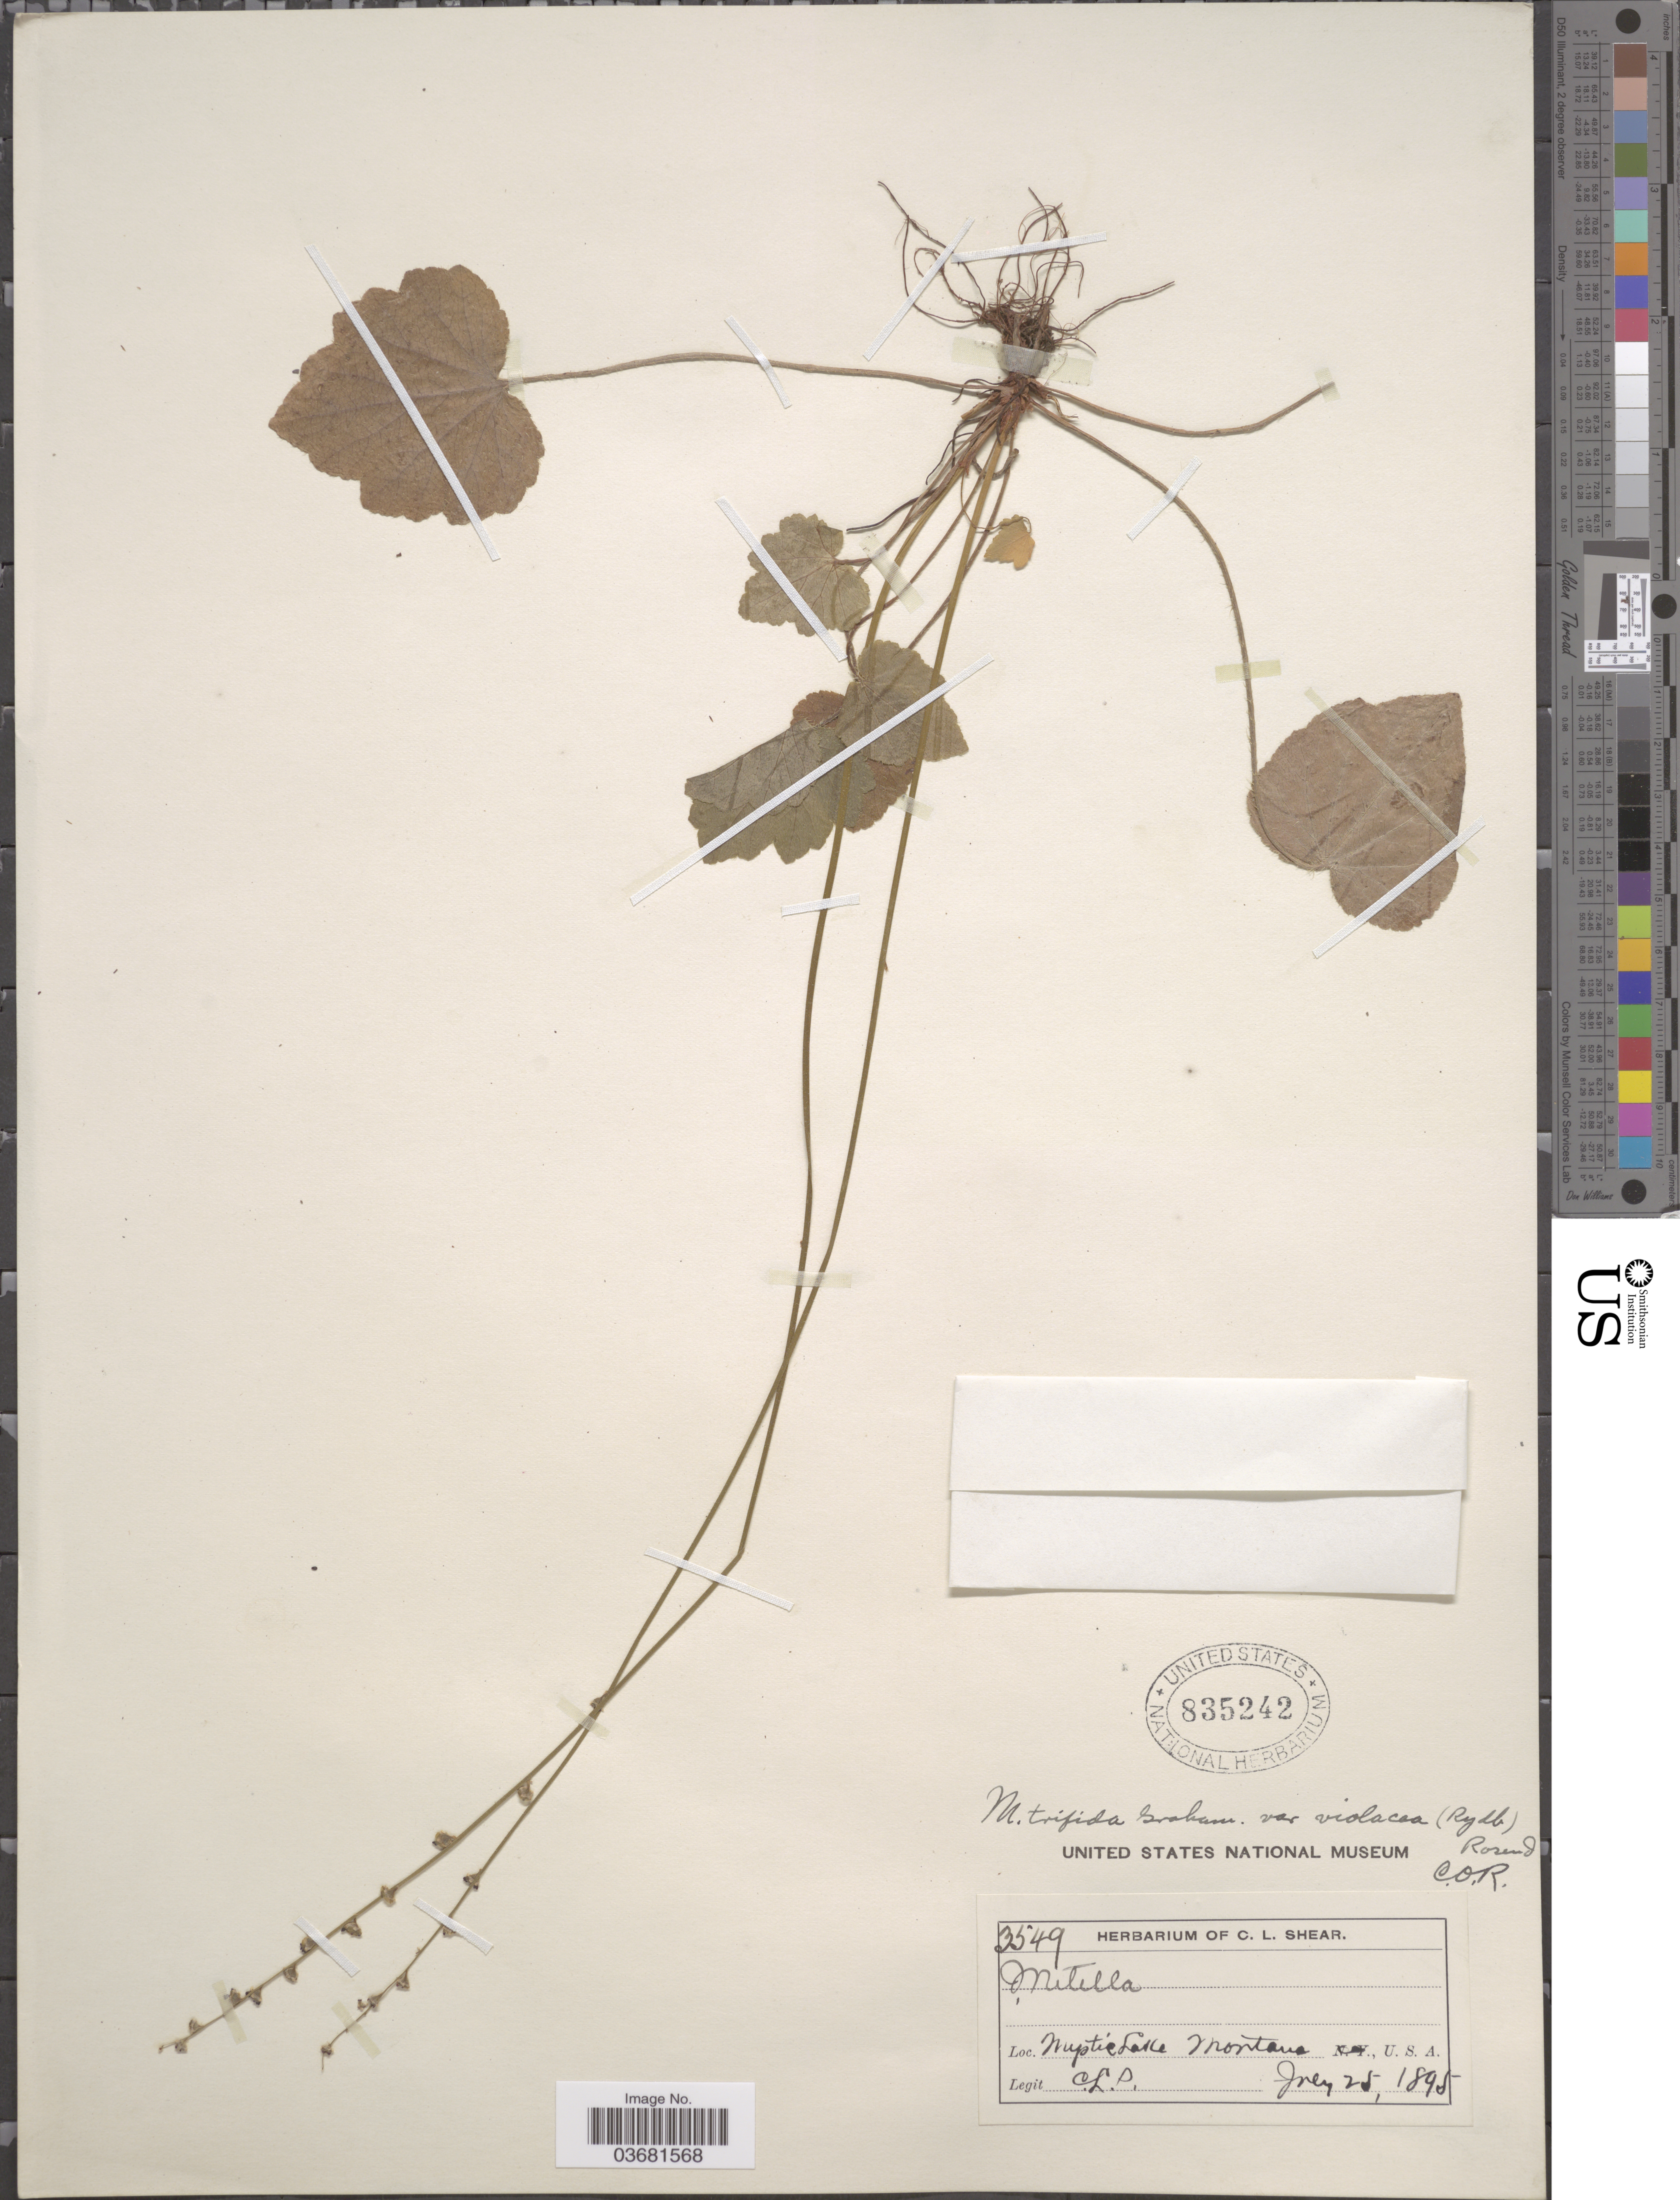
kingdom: Plantae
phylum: Tracheophyta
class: Magnoliopsida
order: Saxifragales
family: Saxifragaceae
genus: Mitella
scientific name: Mitella trifida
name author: Graham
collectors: C. L. Shear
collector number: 3549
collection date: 1895-07-25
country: United States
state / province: Montana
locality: Mystic Lake.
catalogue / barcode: US 835242